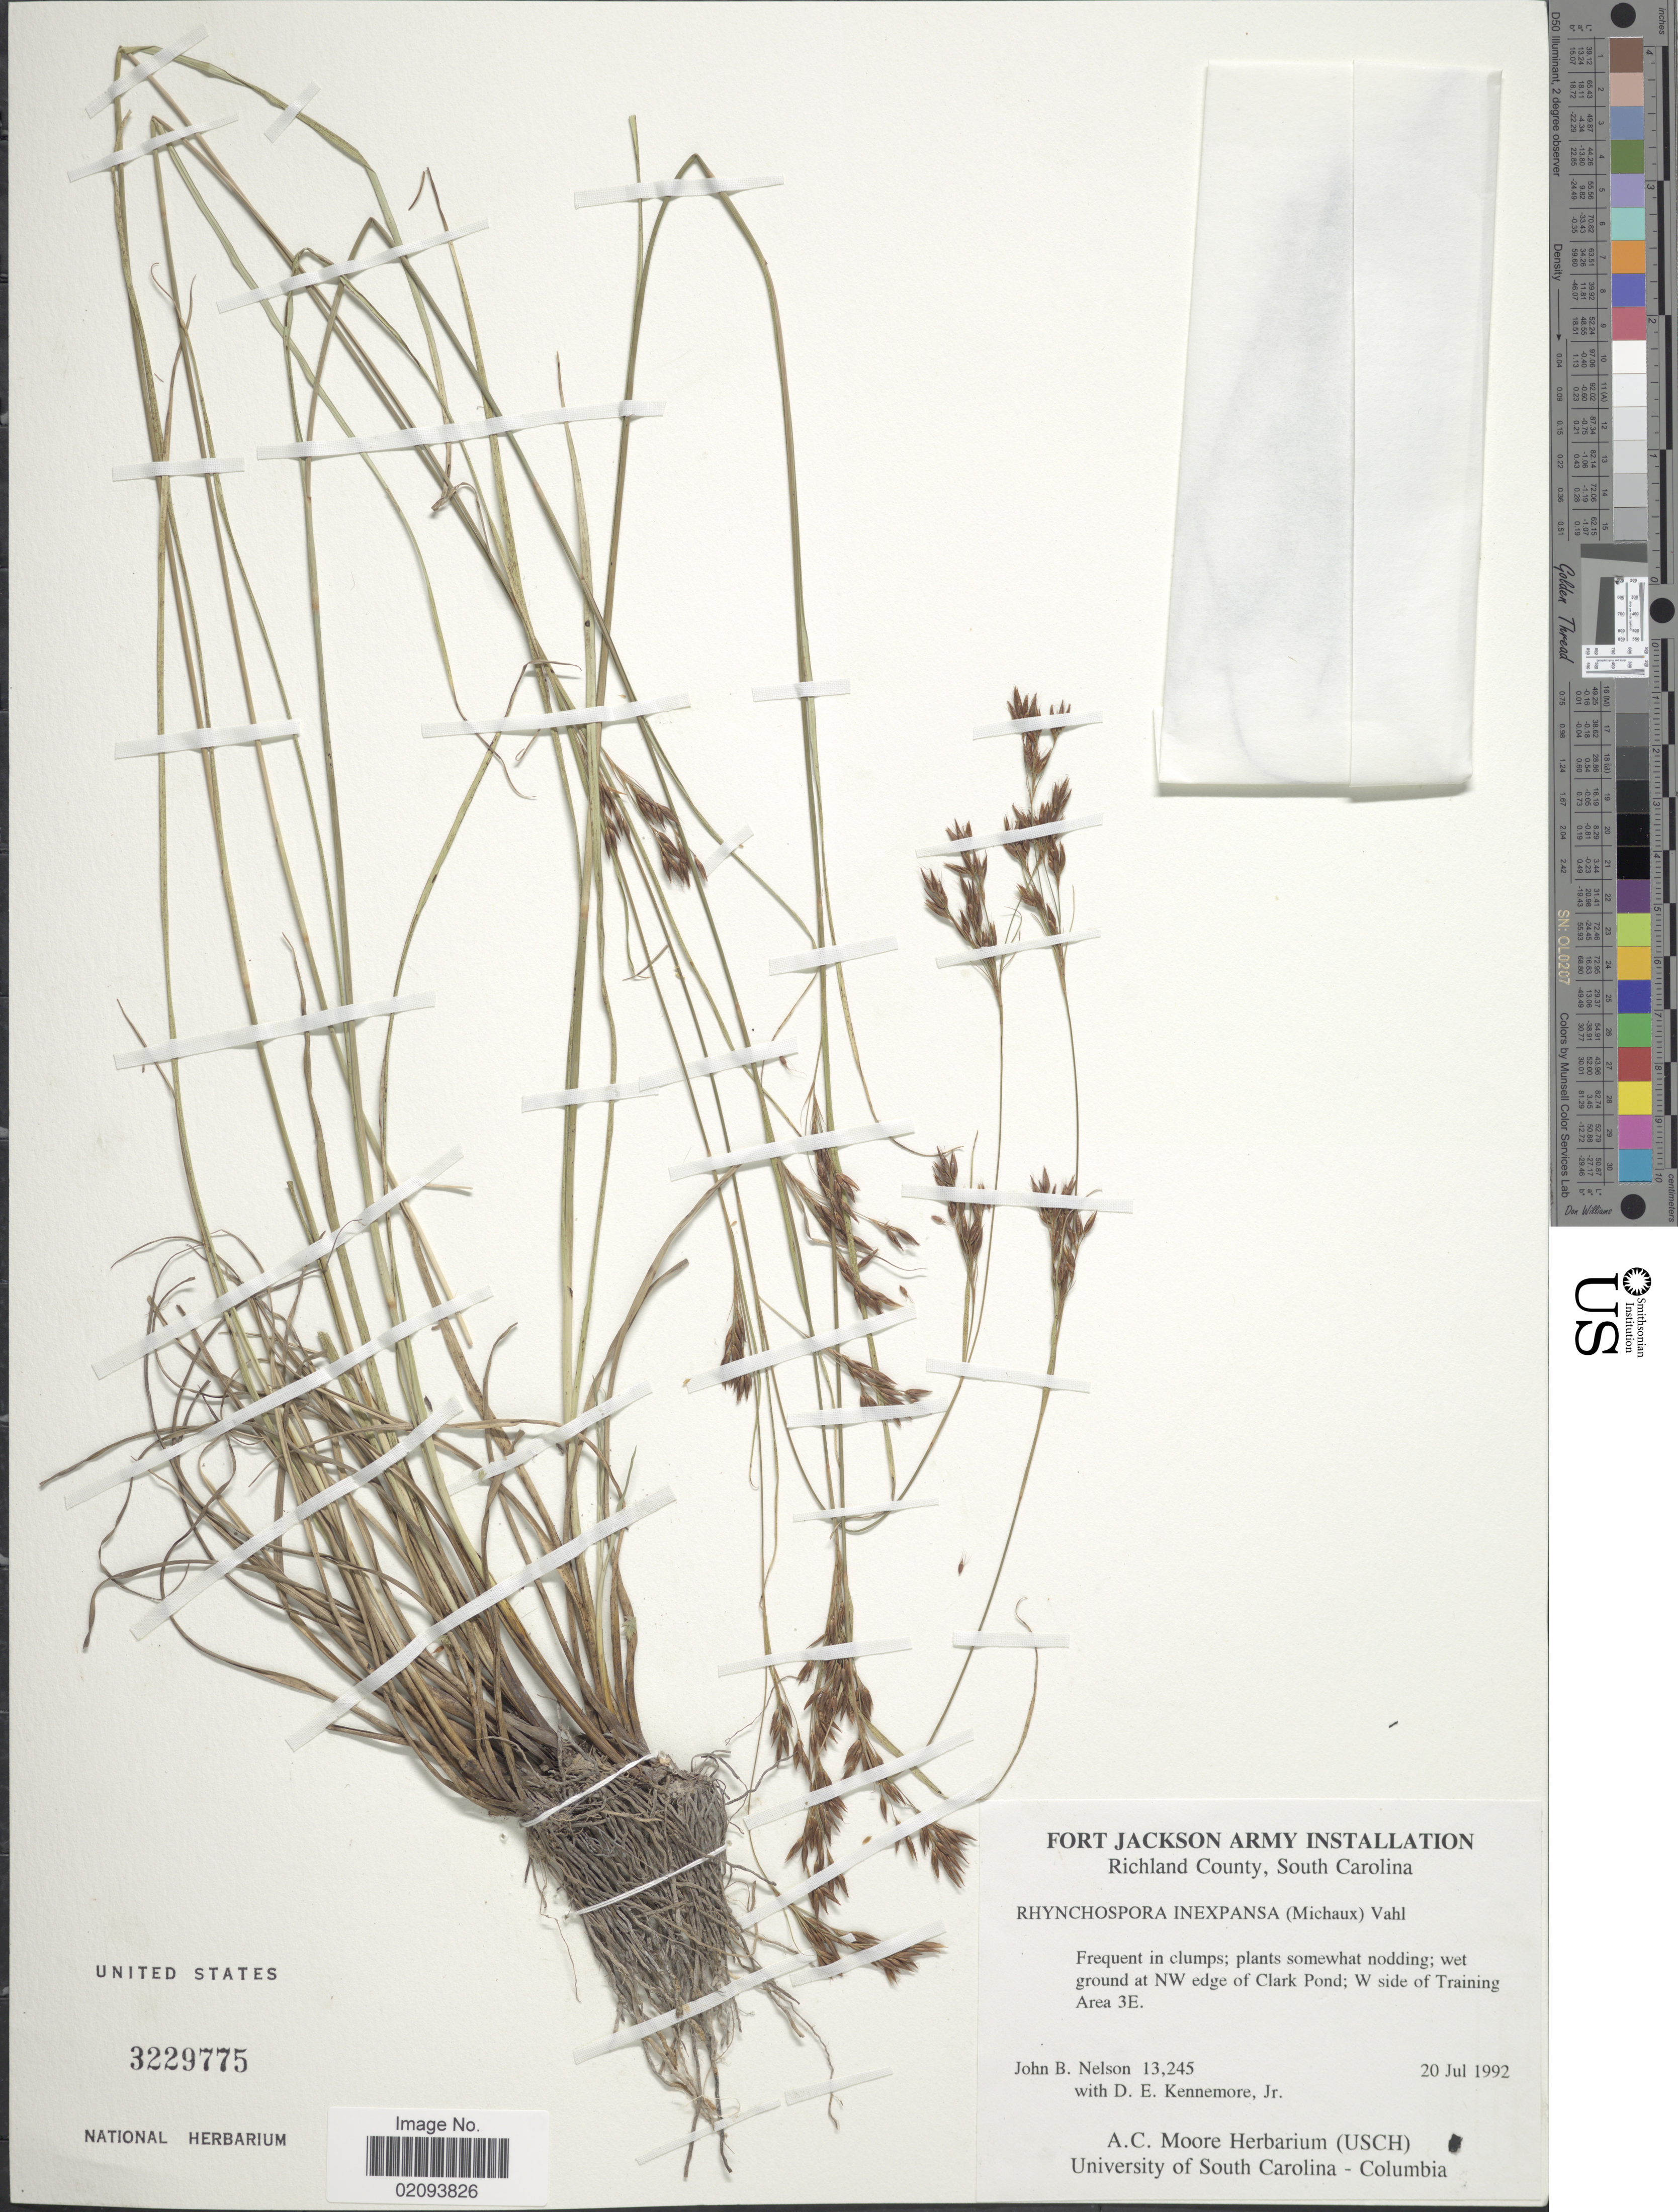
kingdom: Plantae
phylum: Tracheophyta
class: Liliopsida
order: Poales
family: Cyperaceae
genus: Rhynchospora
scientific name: Rhynchospora inexpansa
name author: (Michx.) Vahl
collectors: J. Nelson & D. Kennemore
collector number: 13245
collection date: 1992-07-20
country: United States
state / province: South Carolina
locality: Richland County. Wet ground at NW edge of Clark Pond; W side of Training Area 3E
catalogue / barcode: US 3229775